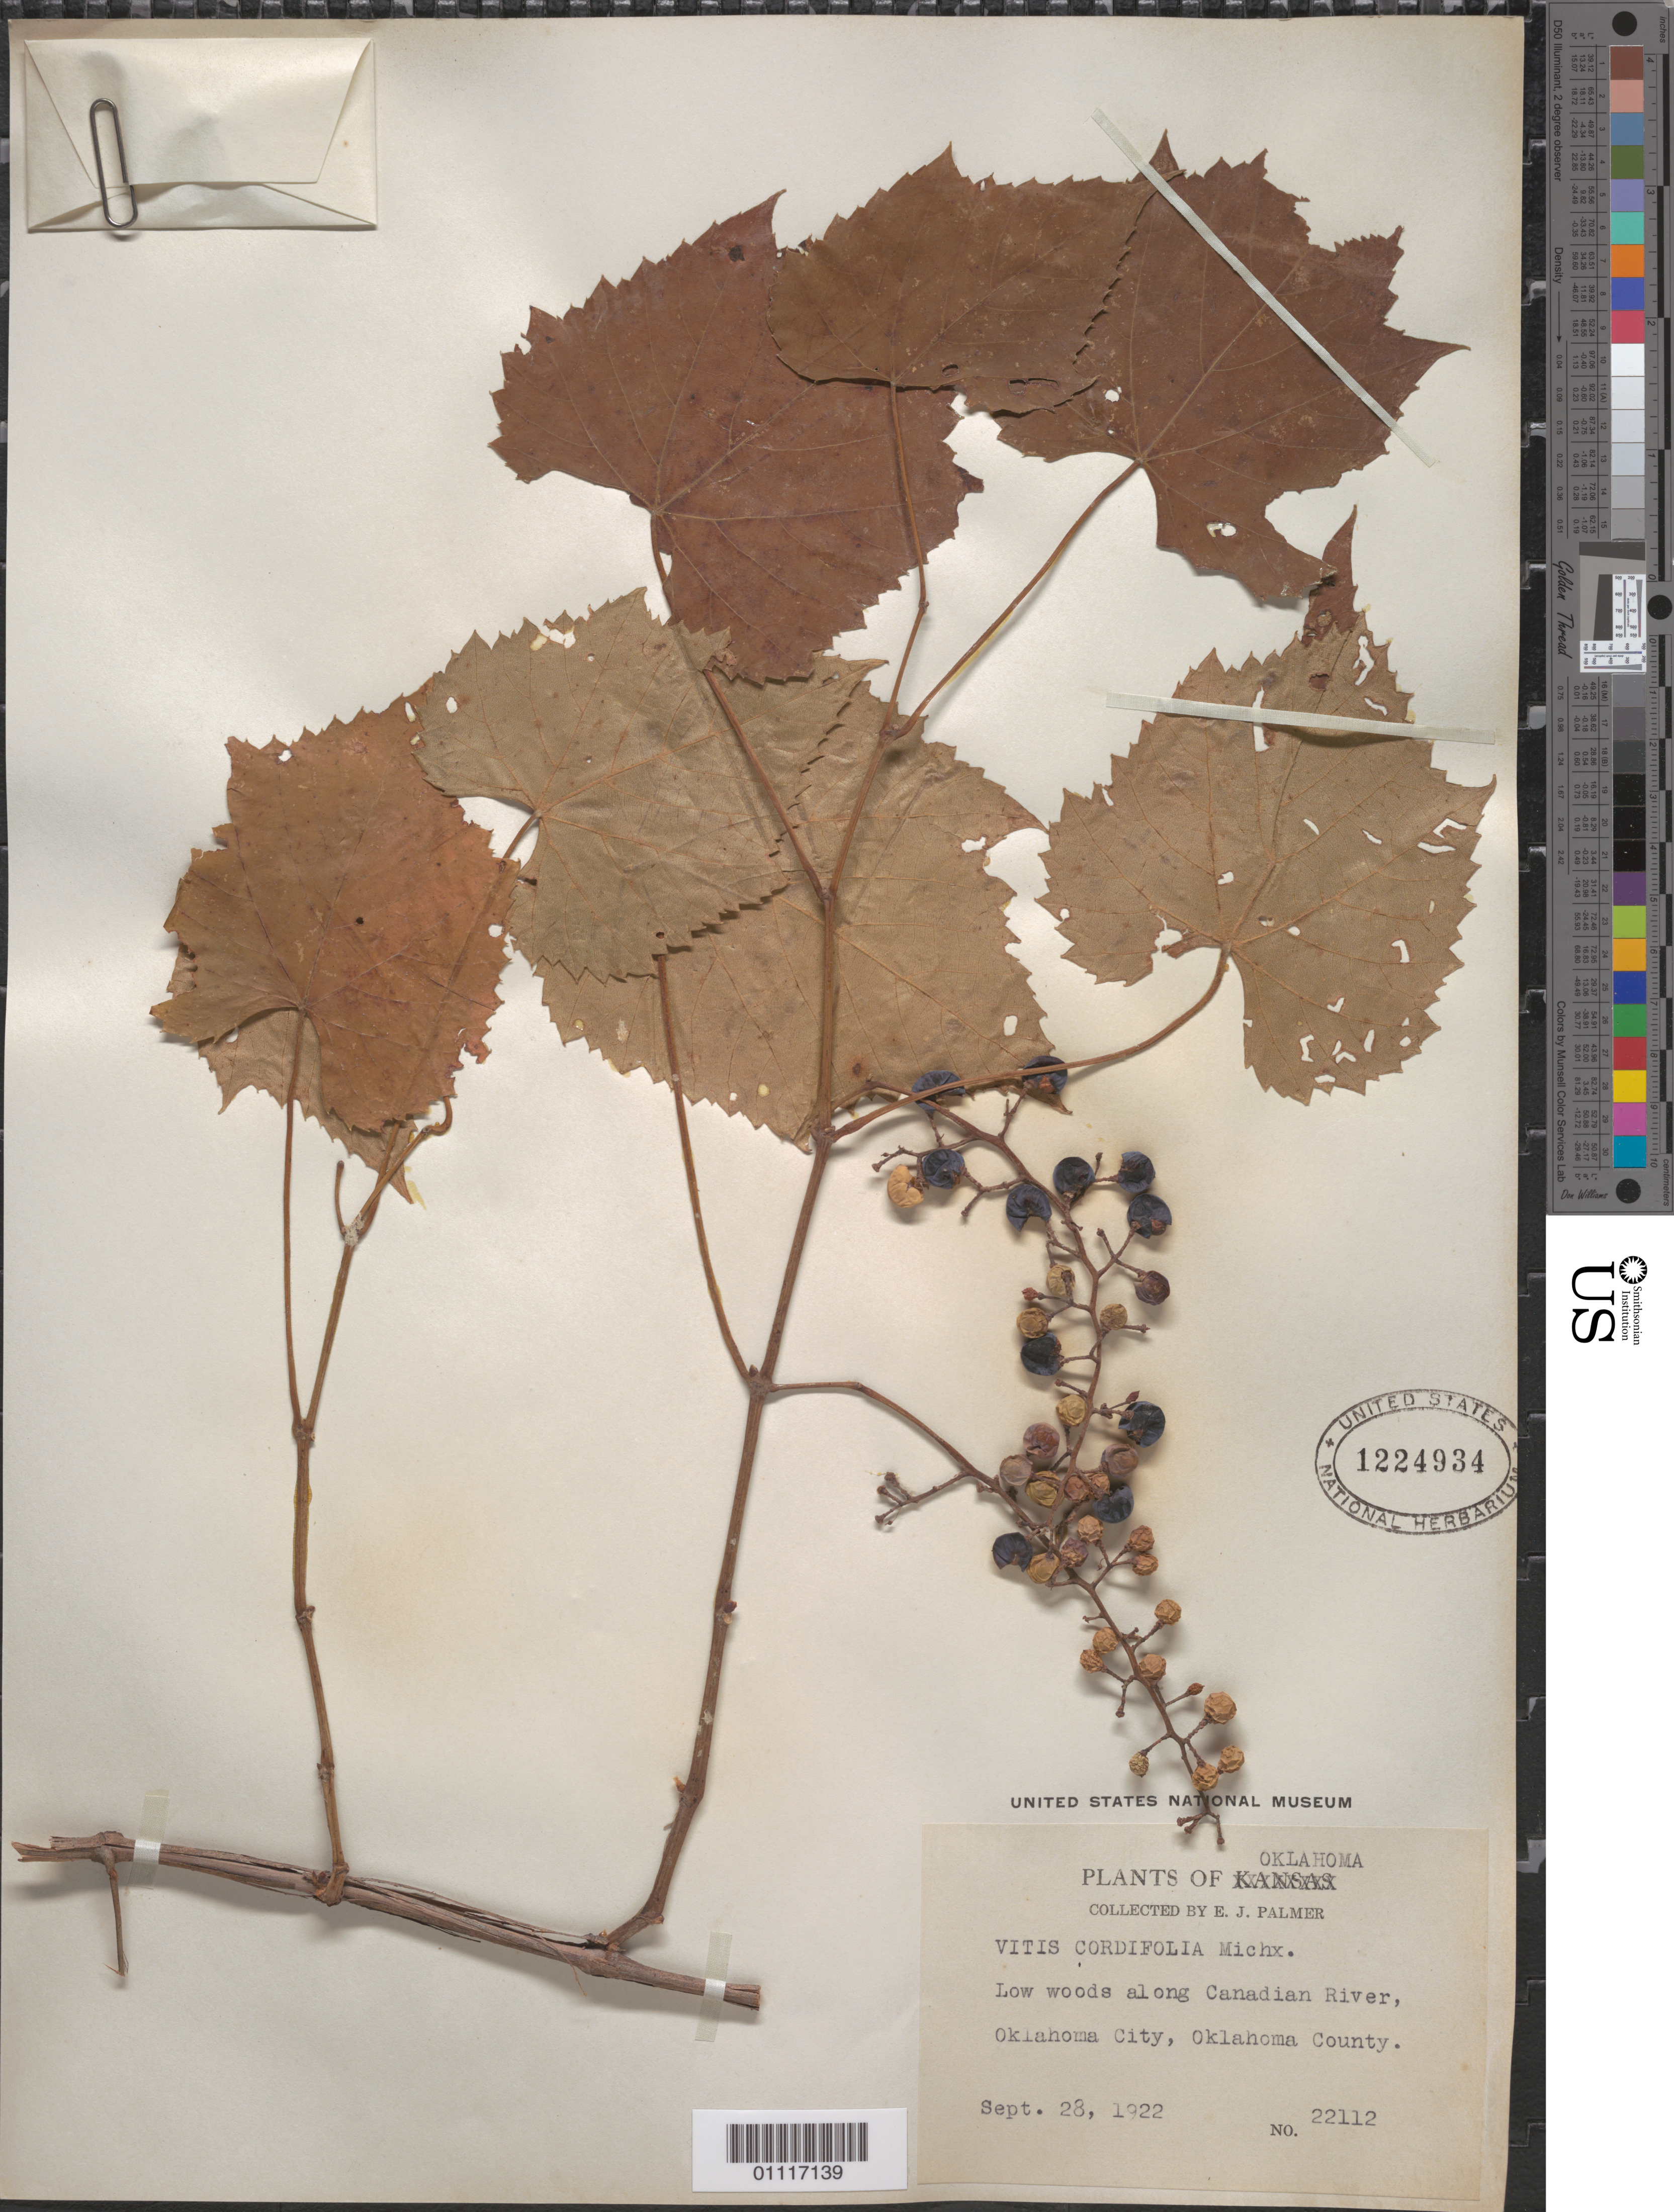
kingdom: Plantae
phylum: Tracheophyta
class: Magnoliopsida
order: Vitales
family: Vitaceae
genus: Vitis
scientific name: Vitis cordifolia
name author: Michx.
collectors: E. J. Palmer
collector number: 22112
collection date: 1922-09-28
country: United States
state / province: Oklahoma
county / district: Oklahoma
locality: Low woods along Canadian River, Okahoma City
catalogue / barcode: US 1224934